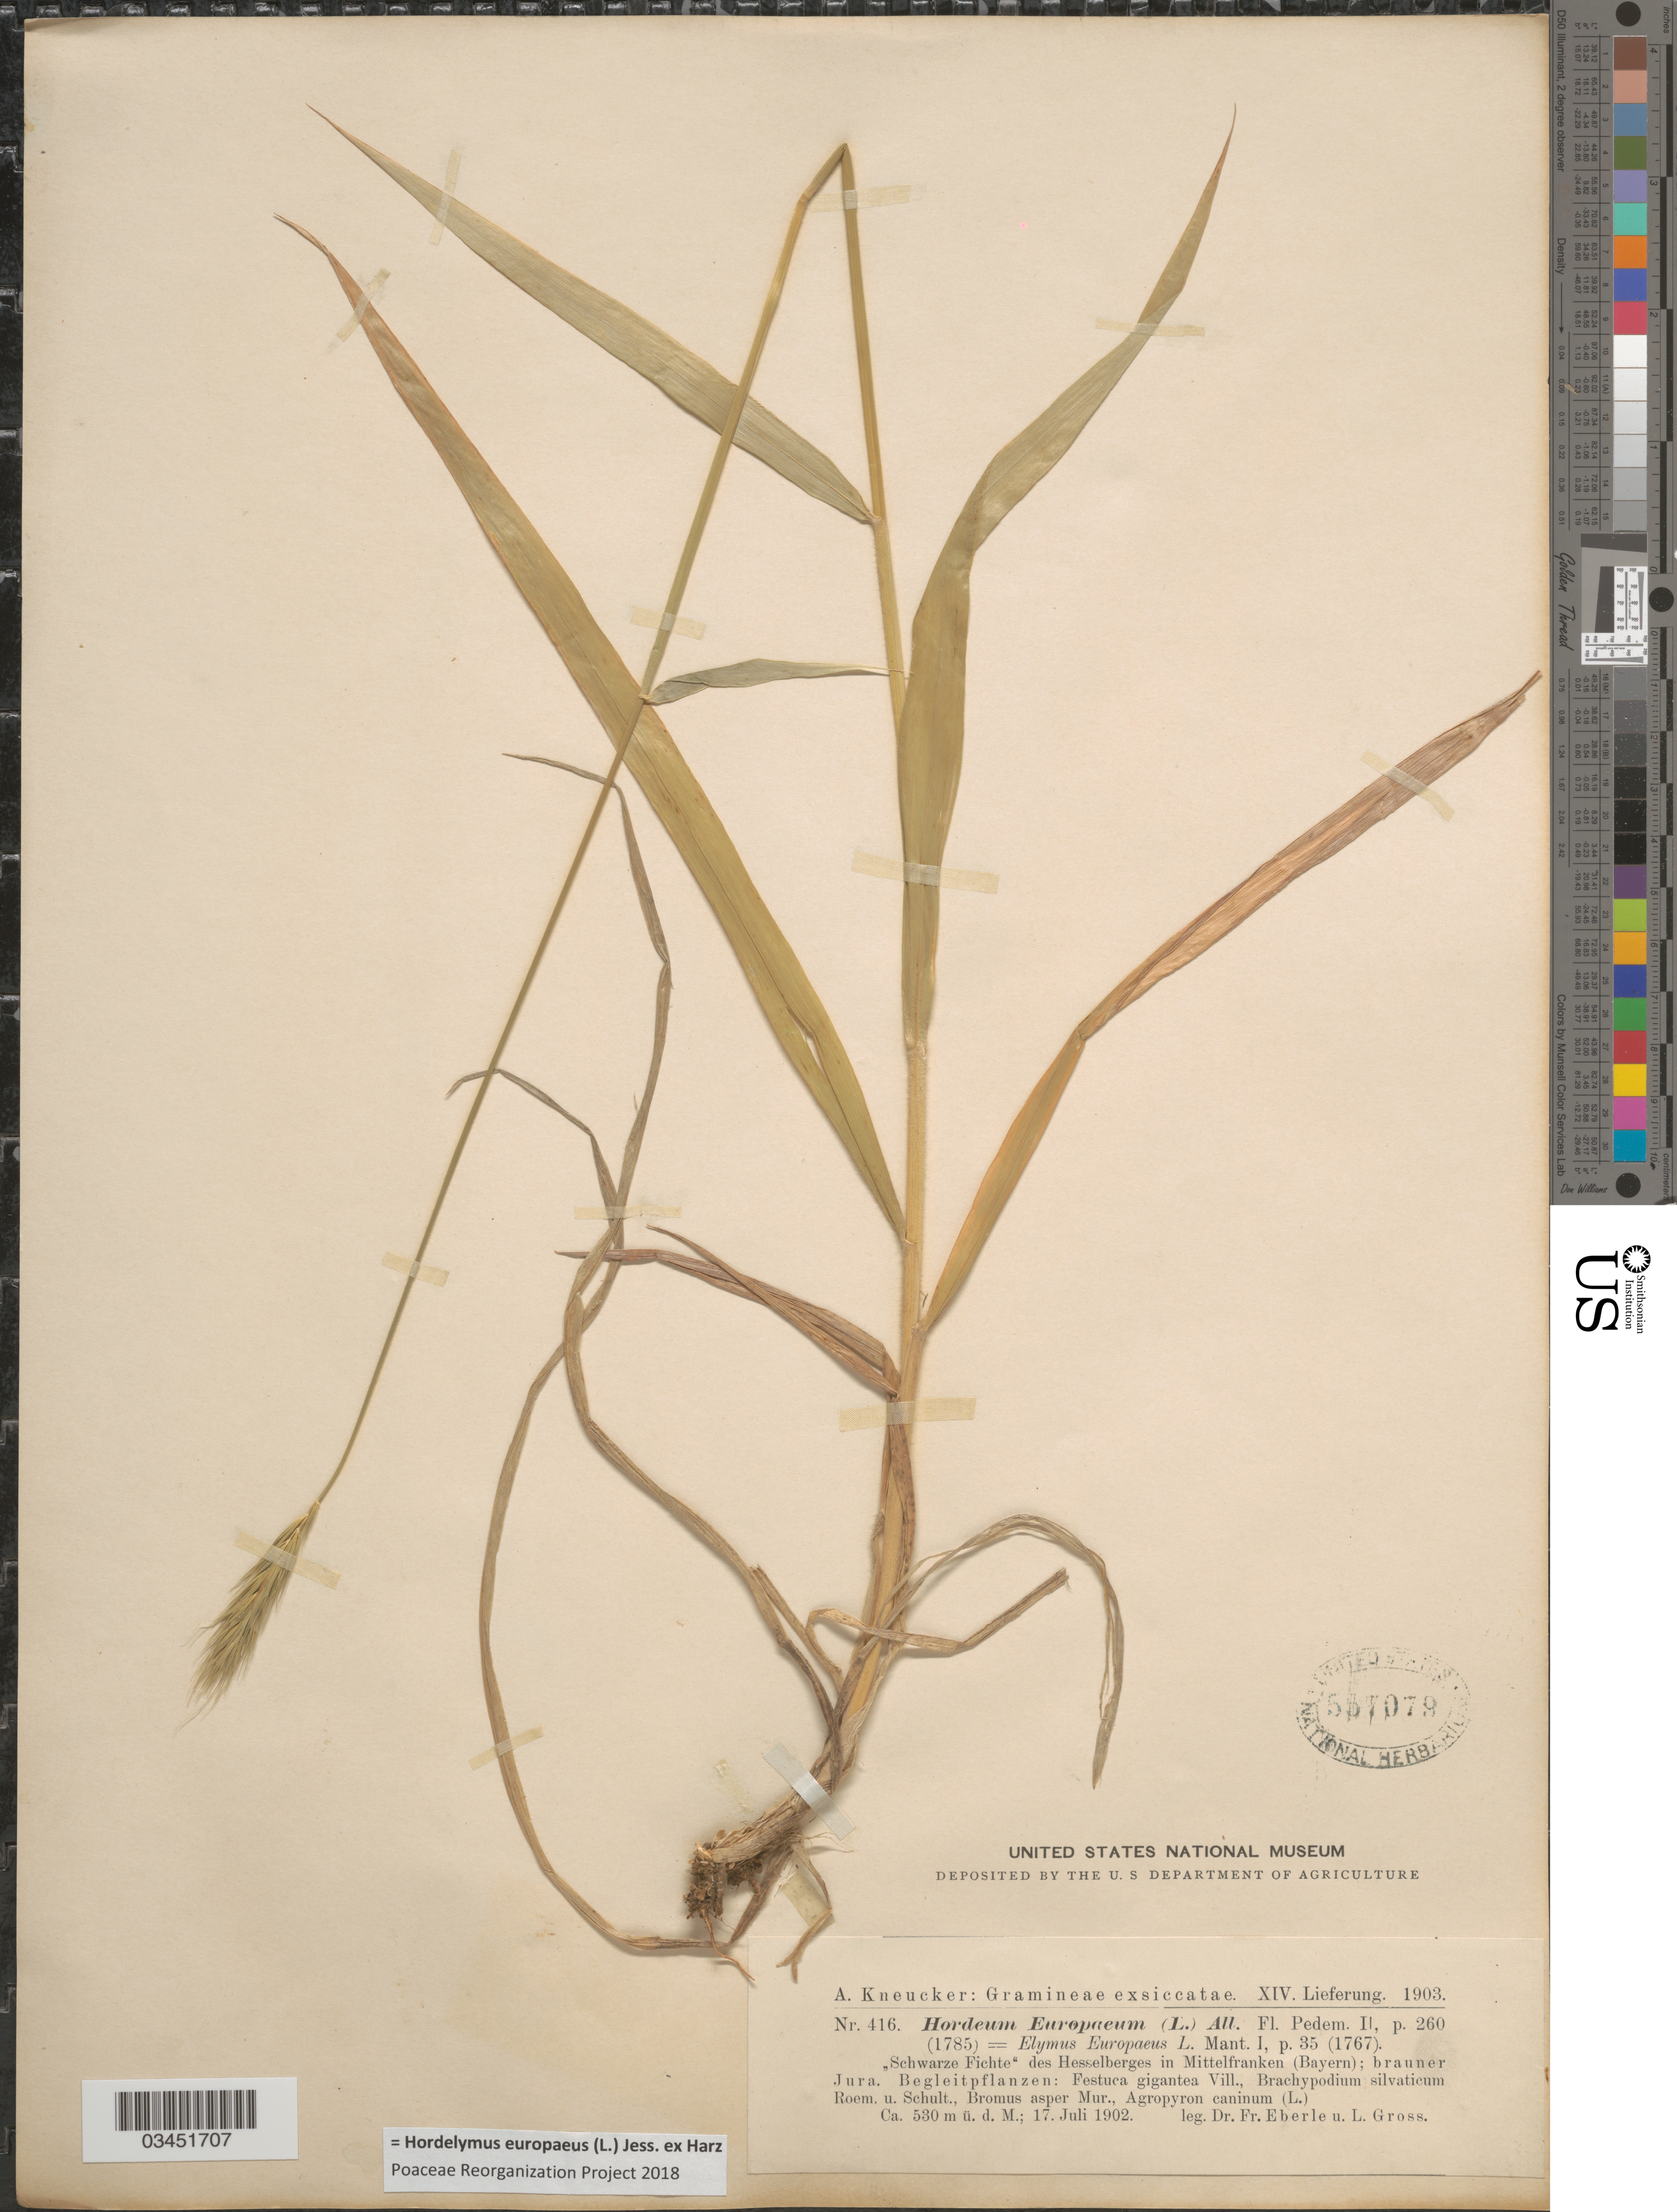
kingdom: Plantae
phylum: Tracheophyta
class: Liliopsida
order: Poales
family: Poaceae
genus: Hordelymus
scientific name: Hordelymus europaeus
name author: (L.) Jess. ex Harz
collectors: Eberleu & L. Gross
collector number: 416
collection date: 1902-07-17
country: Germany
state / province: Bayern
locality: Schwarze Fichte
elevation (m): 530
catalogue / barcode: US 557079